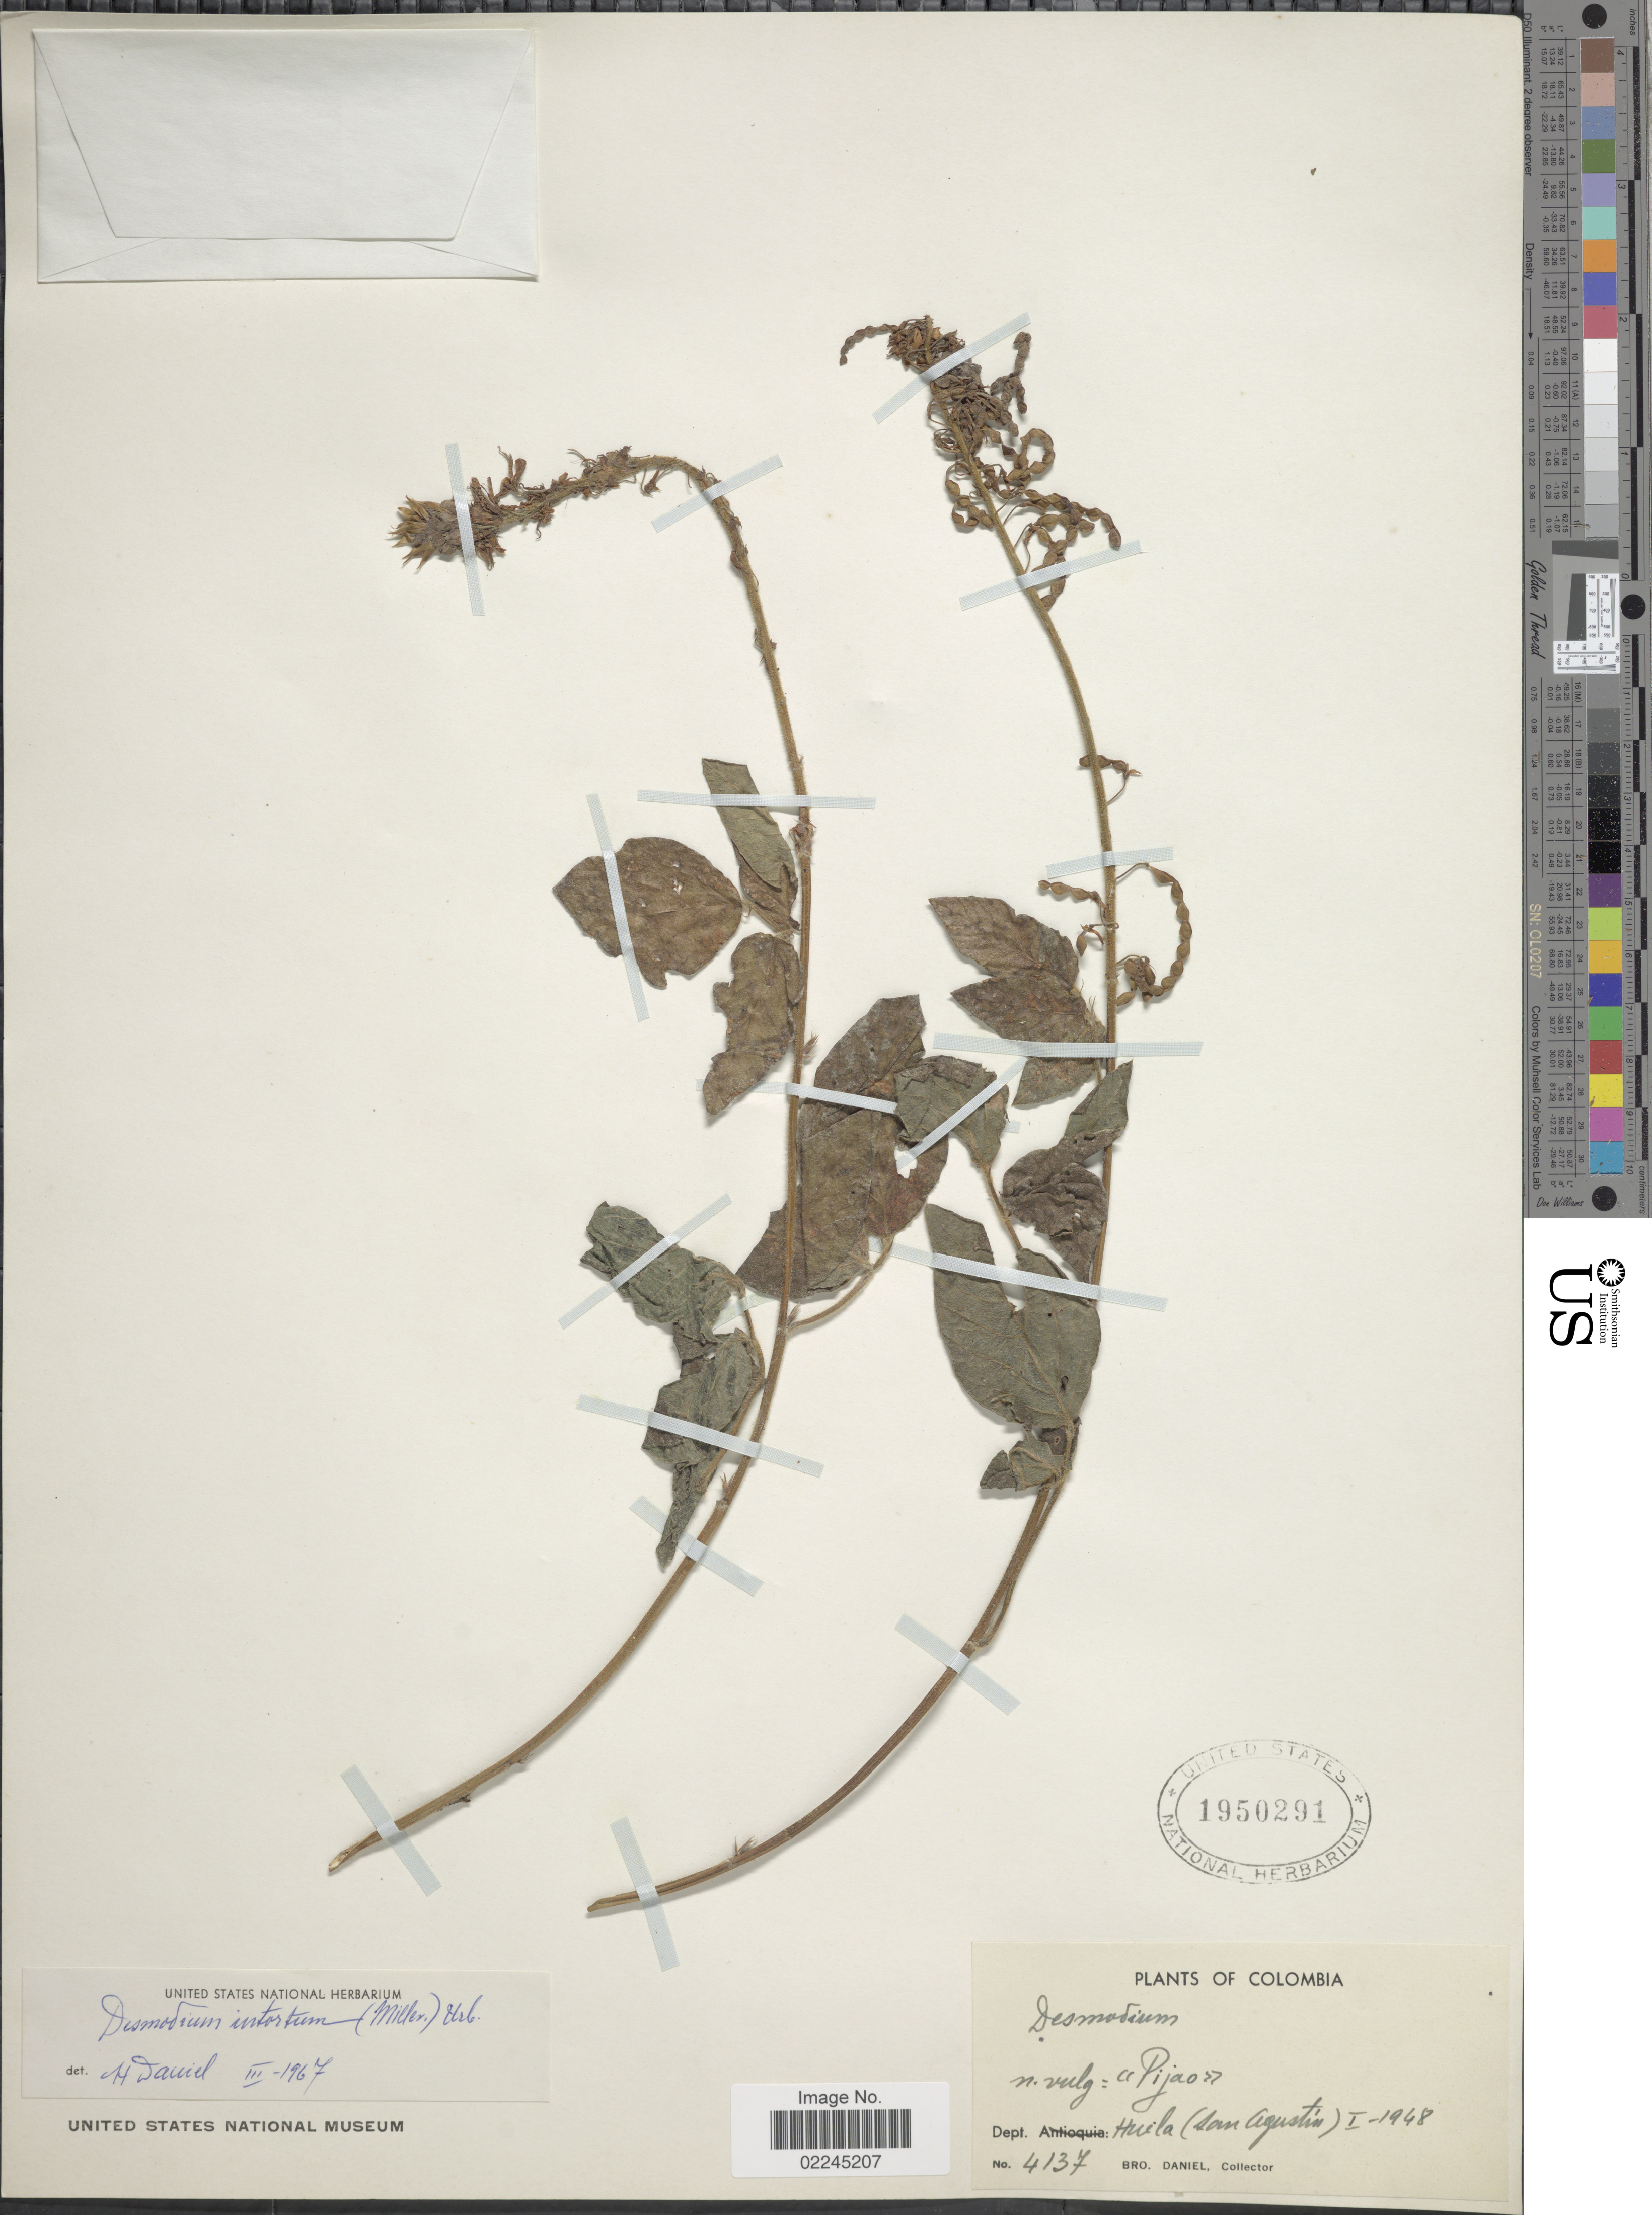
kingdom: Plantae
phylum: Tracheophyta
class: Magnoliopsida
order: Fabales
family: Fabaceae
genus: Desmodium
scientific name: Desmodium intortum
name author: (Mill.) Urb.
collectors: Bro. Daniel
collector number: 4137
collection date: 1948-01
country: Colombia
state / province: Huila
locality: Dept. Huila (San Agustin)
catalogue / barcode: US 1950291